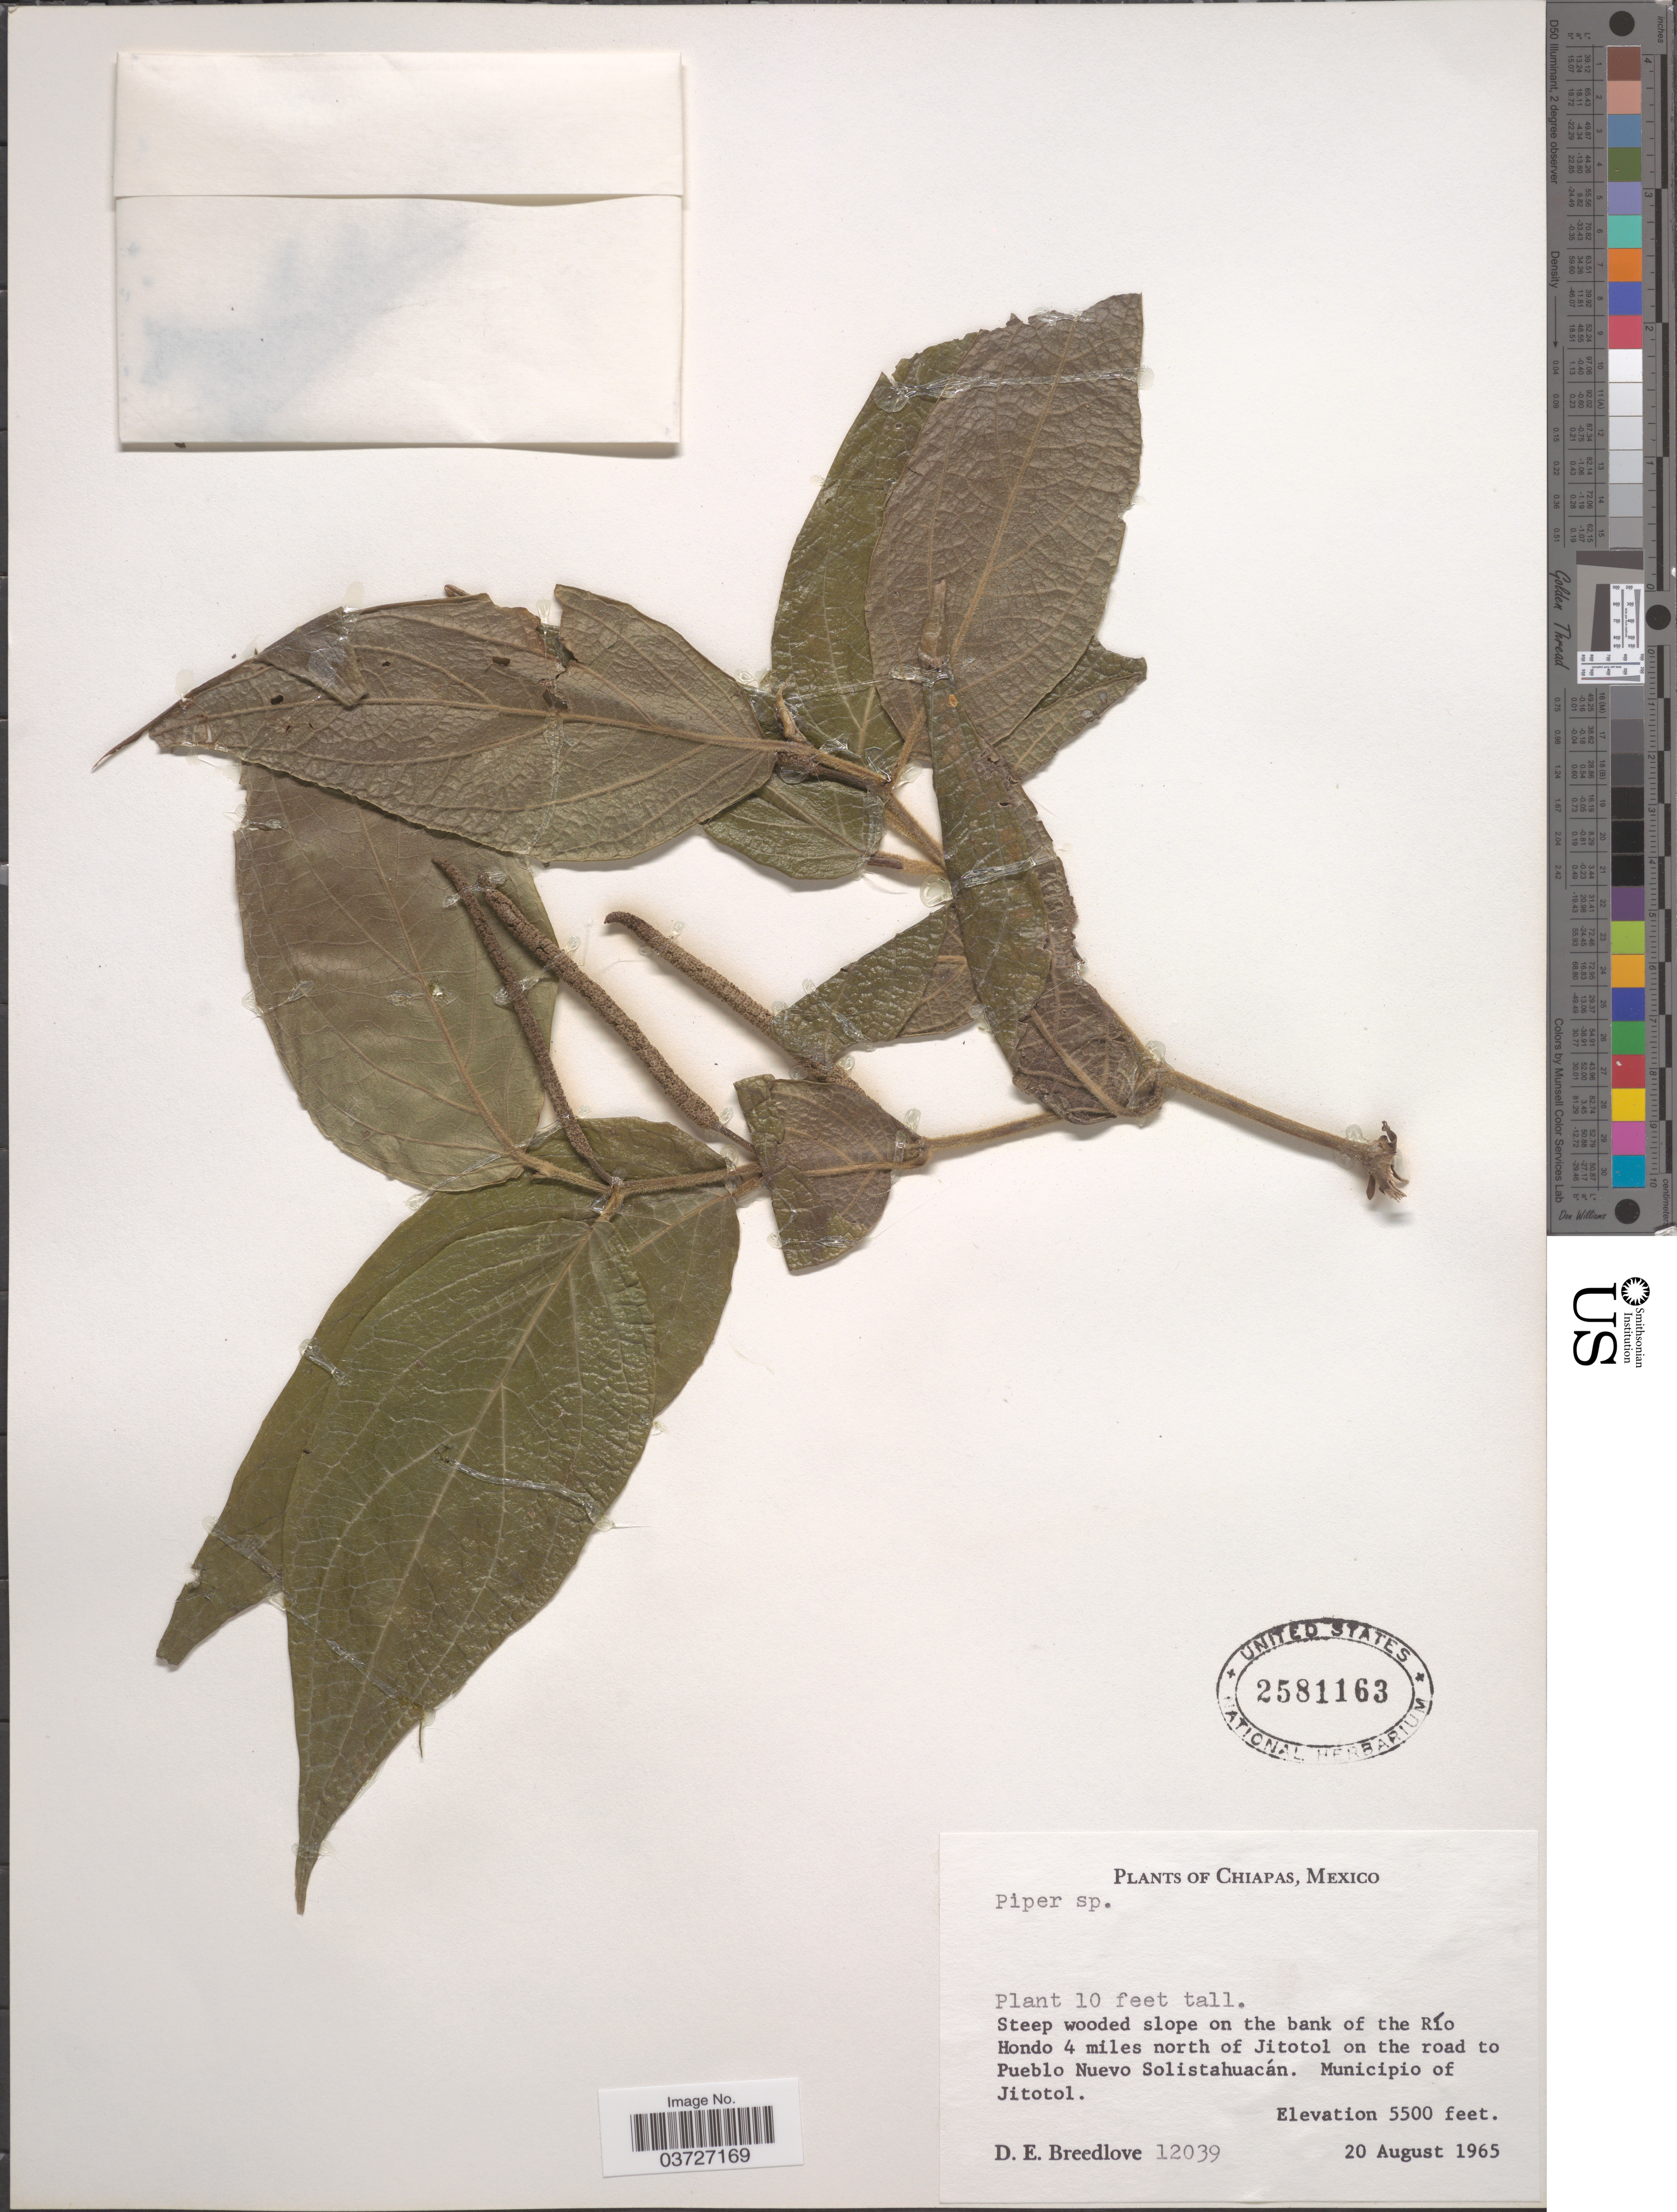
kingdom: Plantae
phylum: Tracheophyta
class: Magnoliopsida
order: Piperales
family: Piperaceae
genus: Piper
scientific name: Piper sp.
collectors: D. E. Breedlove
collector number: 12039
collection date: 1965-08-20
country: Mexico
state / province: Chiapas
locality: On the bank of the Río Hondo 4 miles north of Jitotol on the road to Pueblo Nuevo Solistahuacán. Municipio of Jitotol.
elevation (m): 1676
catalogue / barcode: US 2581163